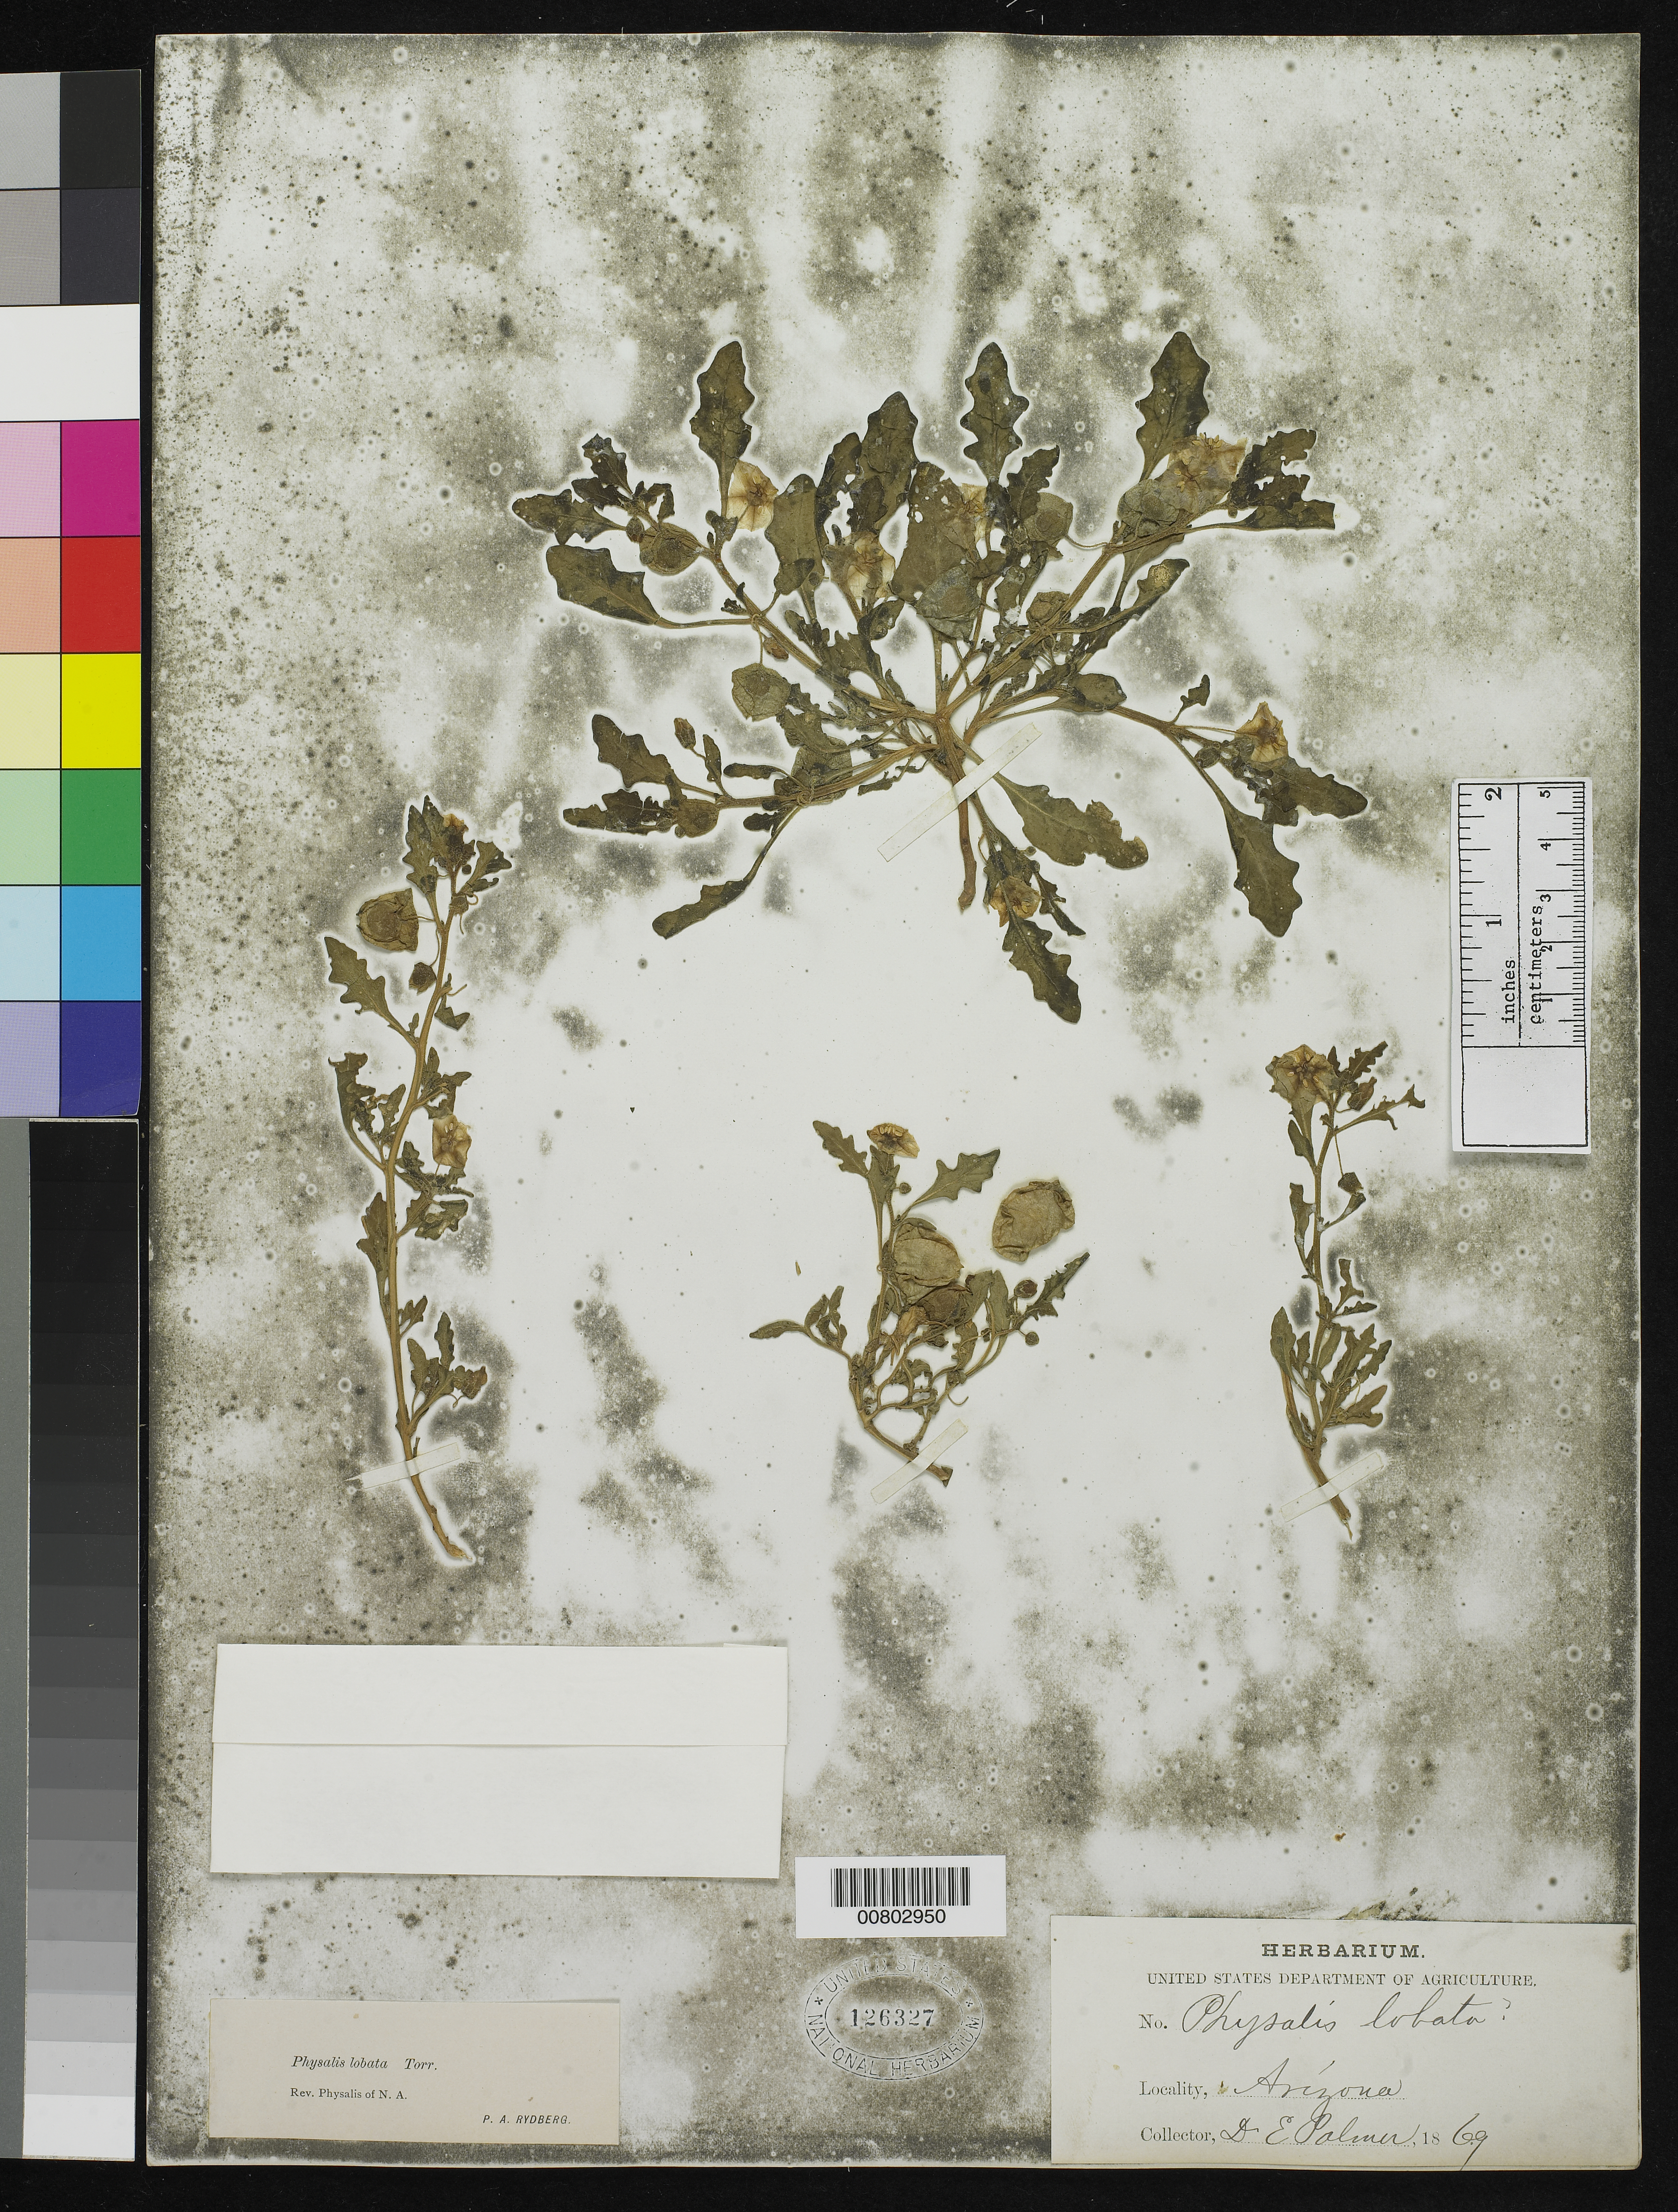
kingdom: Plantae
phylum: Tracheophyta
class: Magnoliopsida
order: Solanales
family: Solanaceae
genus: Physalis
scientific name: Physalis lobata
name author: Torr.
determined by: Rydberg, P. A.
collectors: E. Palmer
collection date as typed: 1869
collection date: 1869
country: United States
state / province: Arizona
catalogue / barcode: US 126327